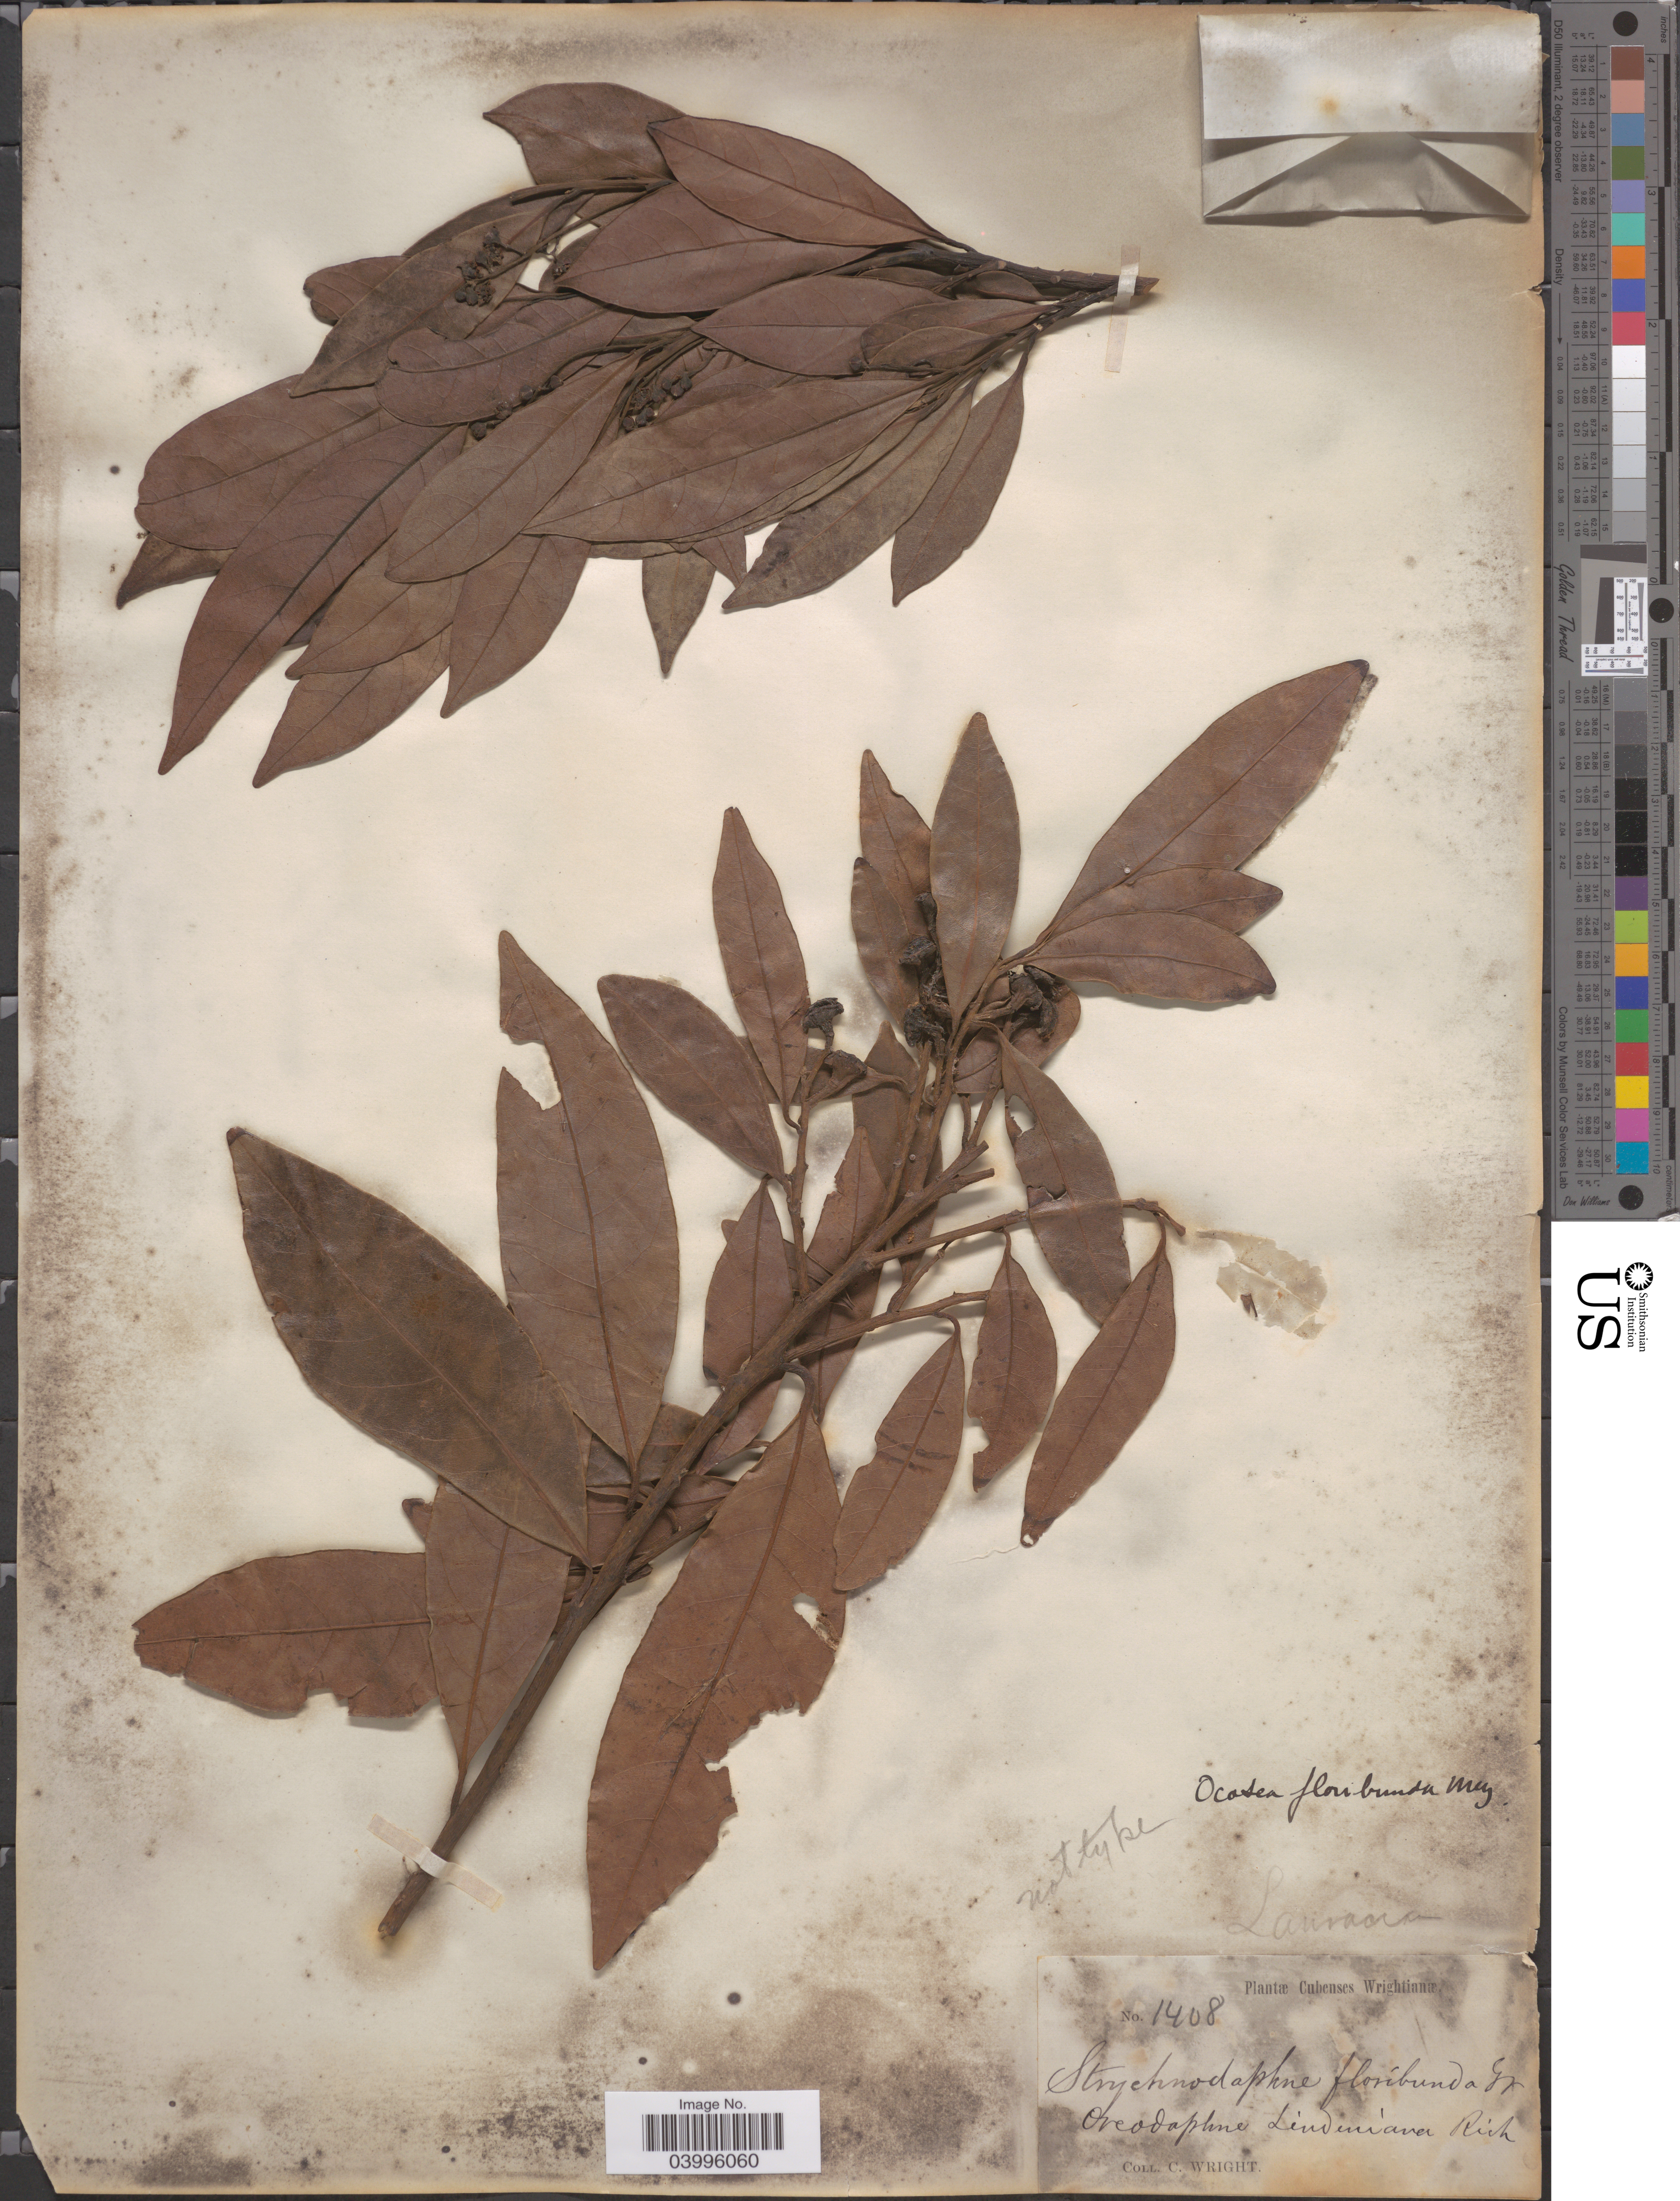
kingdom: Plantae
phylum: Tracheophyta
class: Magnoliopsida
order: Laurales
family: Lauraceae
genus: Ocotea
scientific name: Ocotea floribunda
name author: (Sw.) Mez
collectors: C. Wright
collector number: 1408